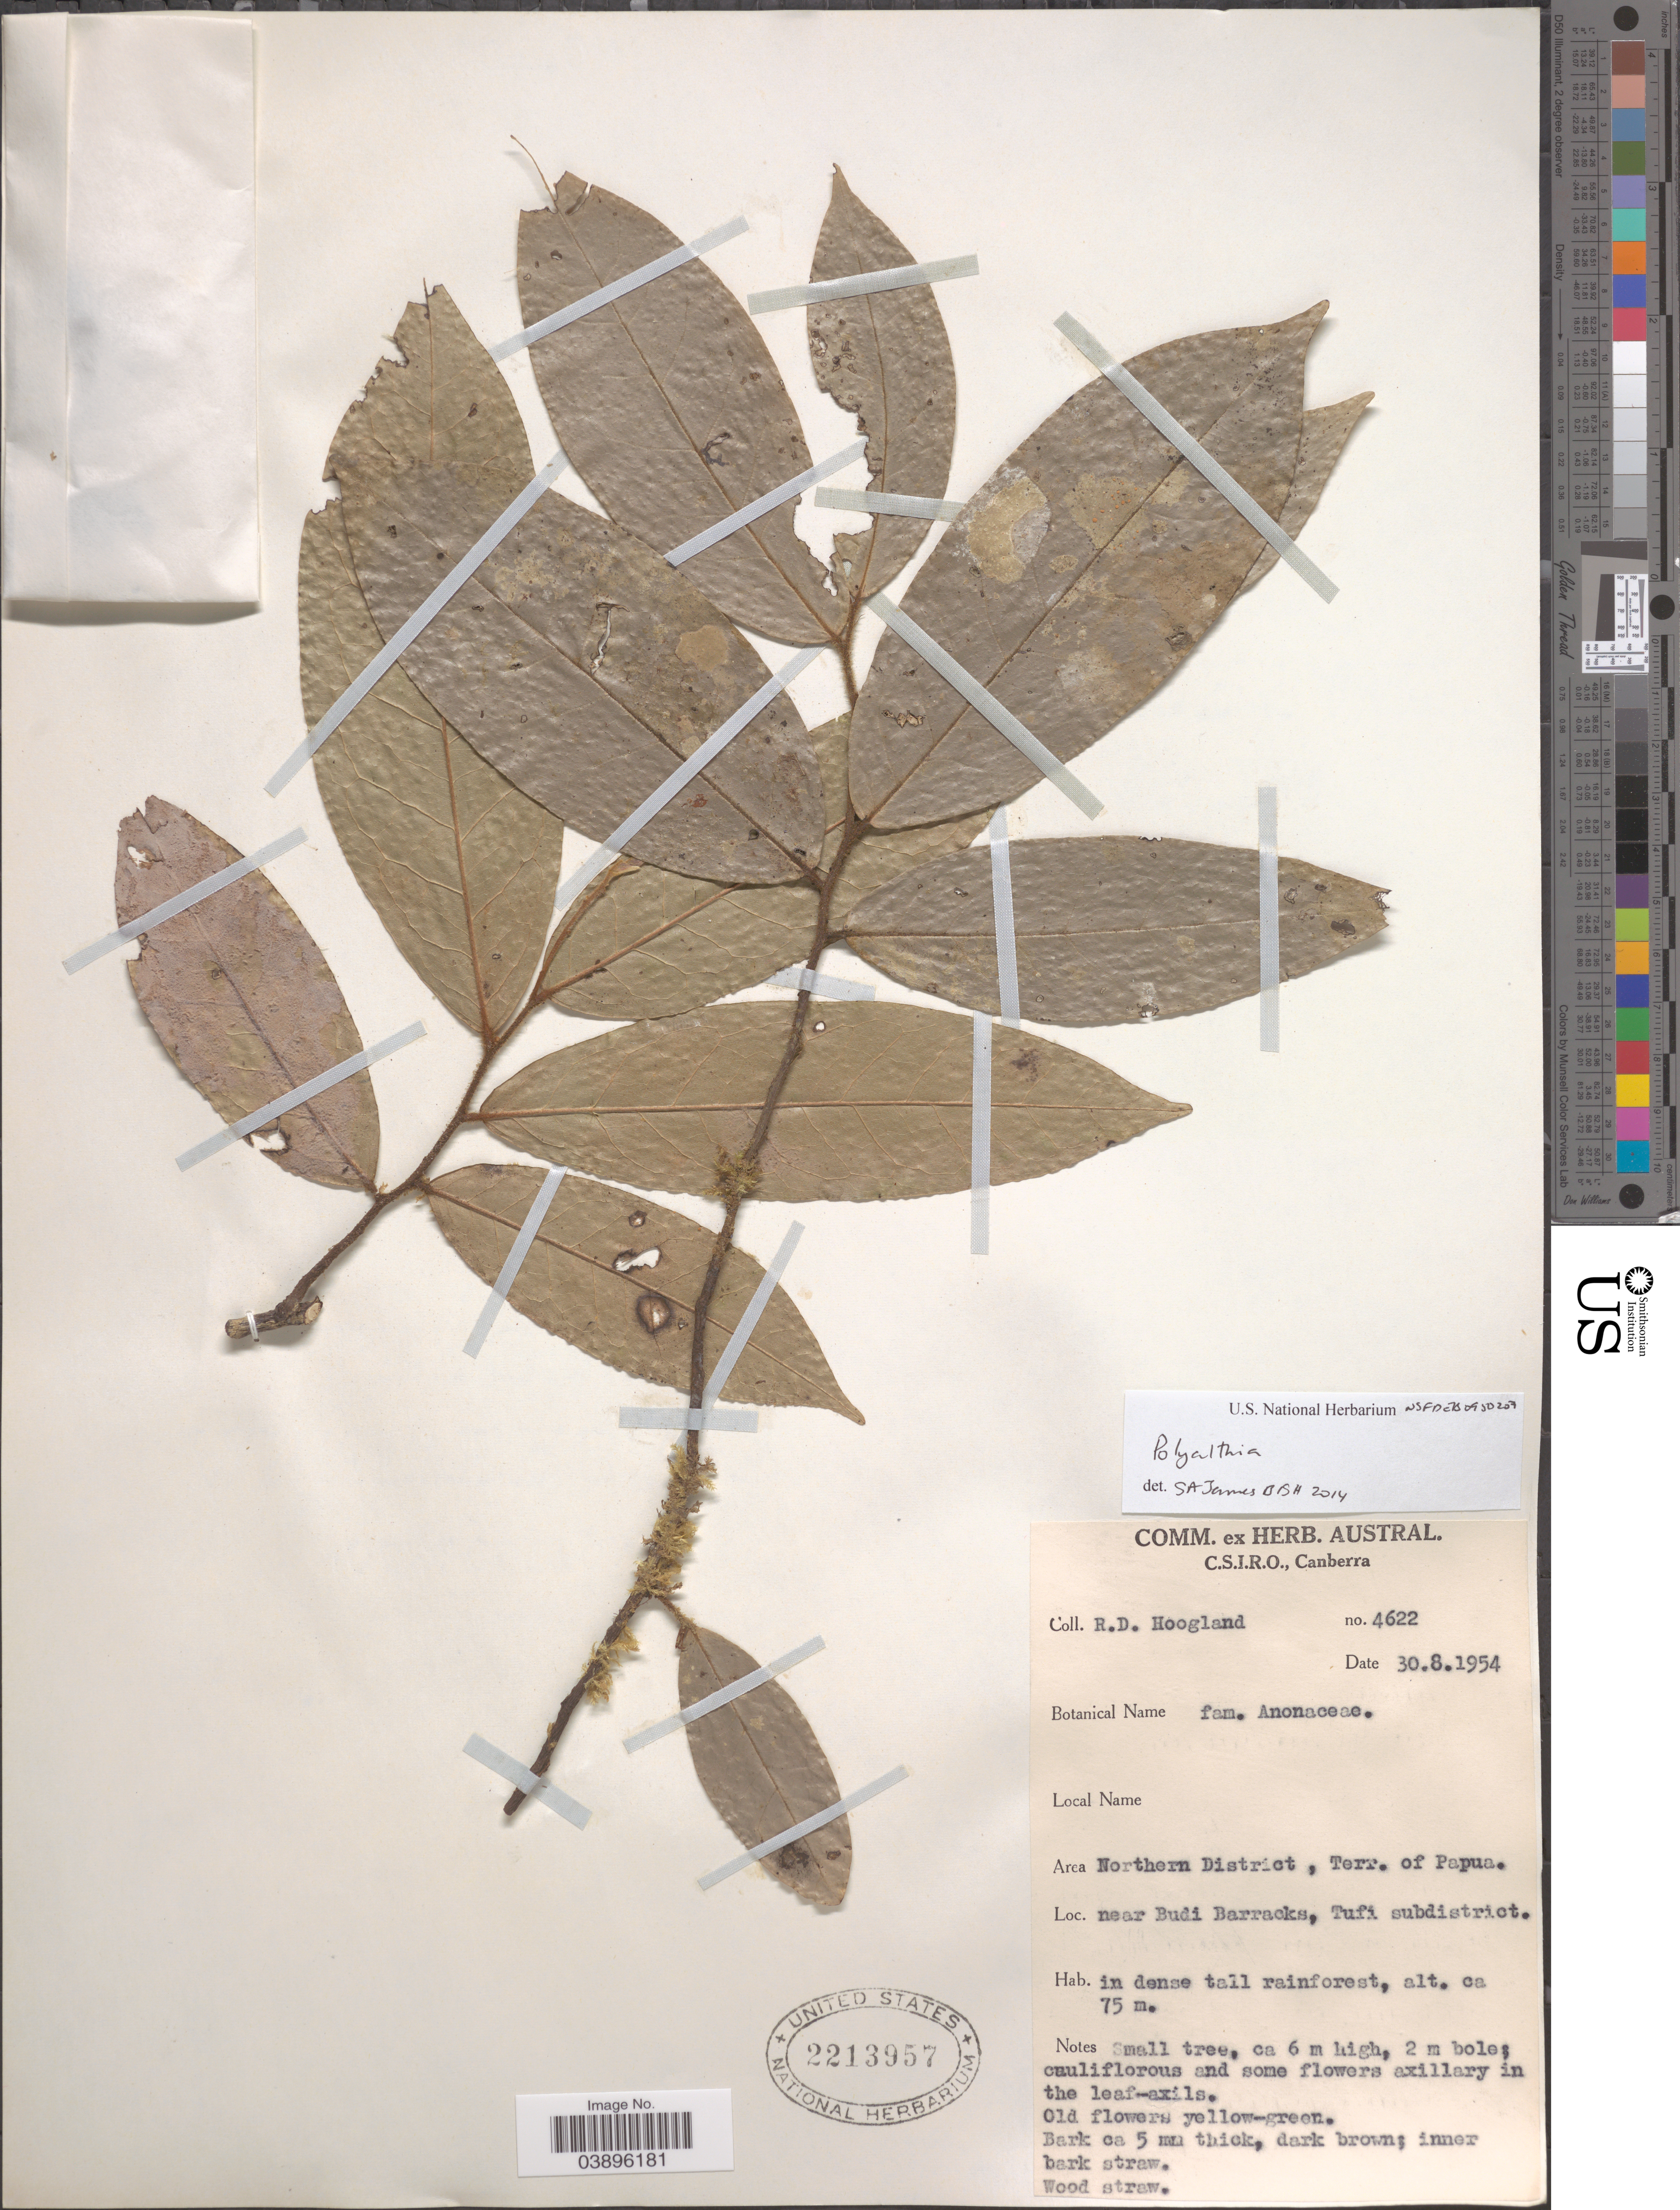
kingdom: Plantae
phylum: Tracheophyta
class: Magnoliopsida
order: Magnoliales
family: Annonaceae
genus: Polyalthia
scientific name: Polyalthia sp.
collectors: R. D. Hoogland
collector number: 4622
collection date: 1954-08-30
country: Papua New Guinea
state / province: Northern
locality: Northern District, Terr. of Papua. Near Budi Barracks, Tufi subdistrict.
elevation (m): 75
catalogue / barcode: US 2213957